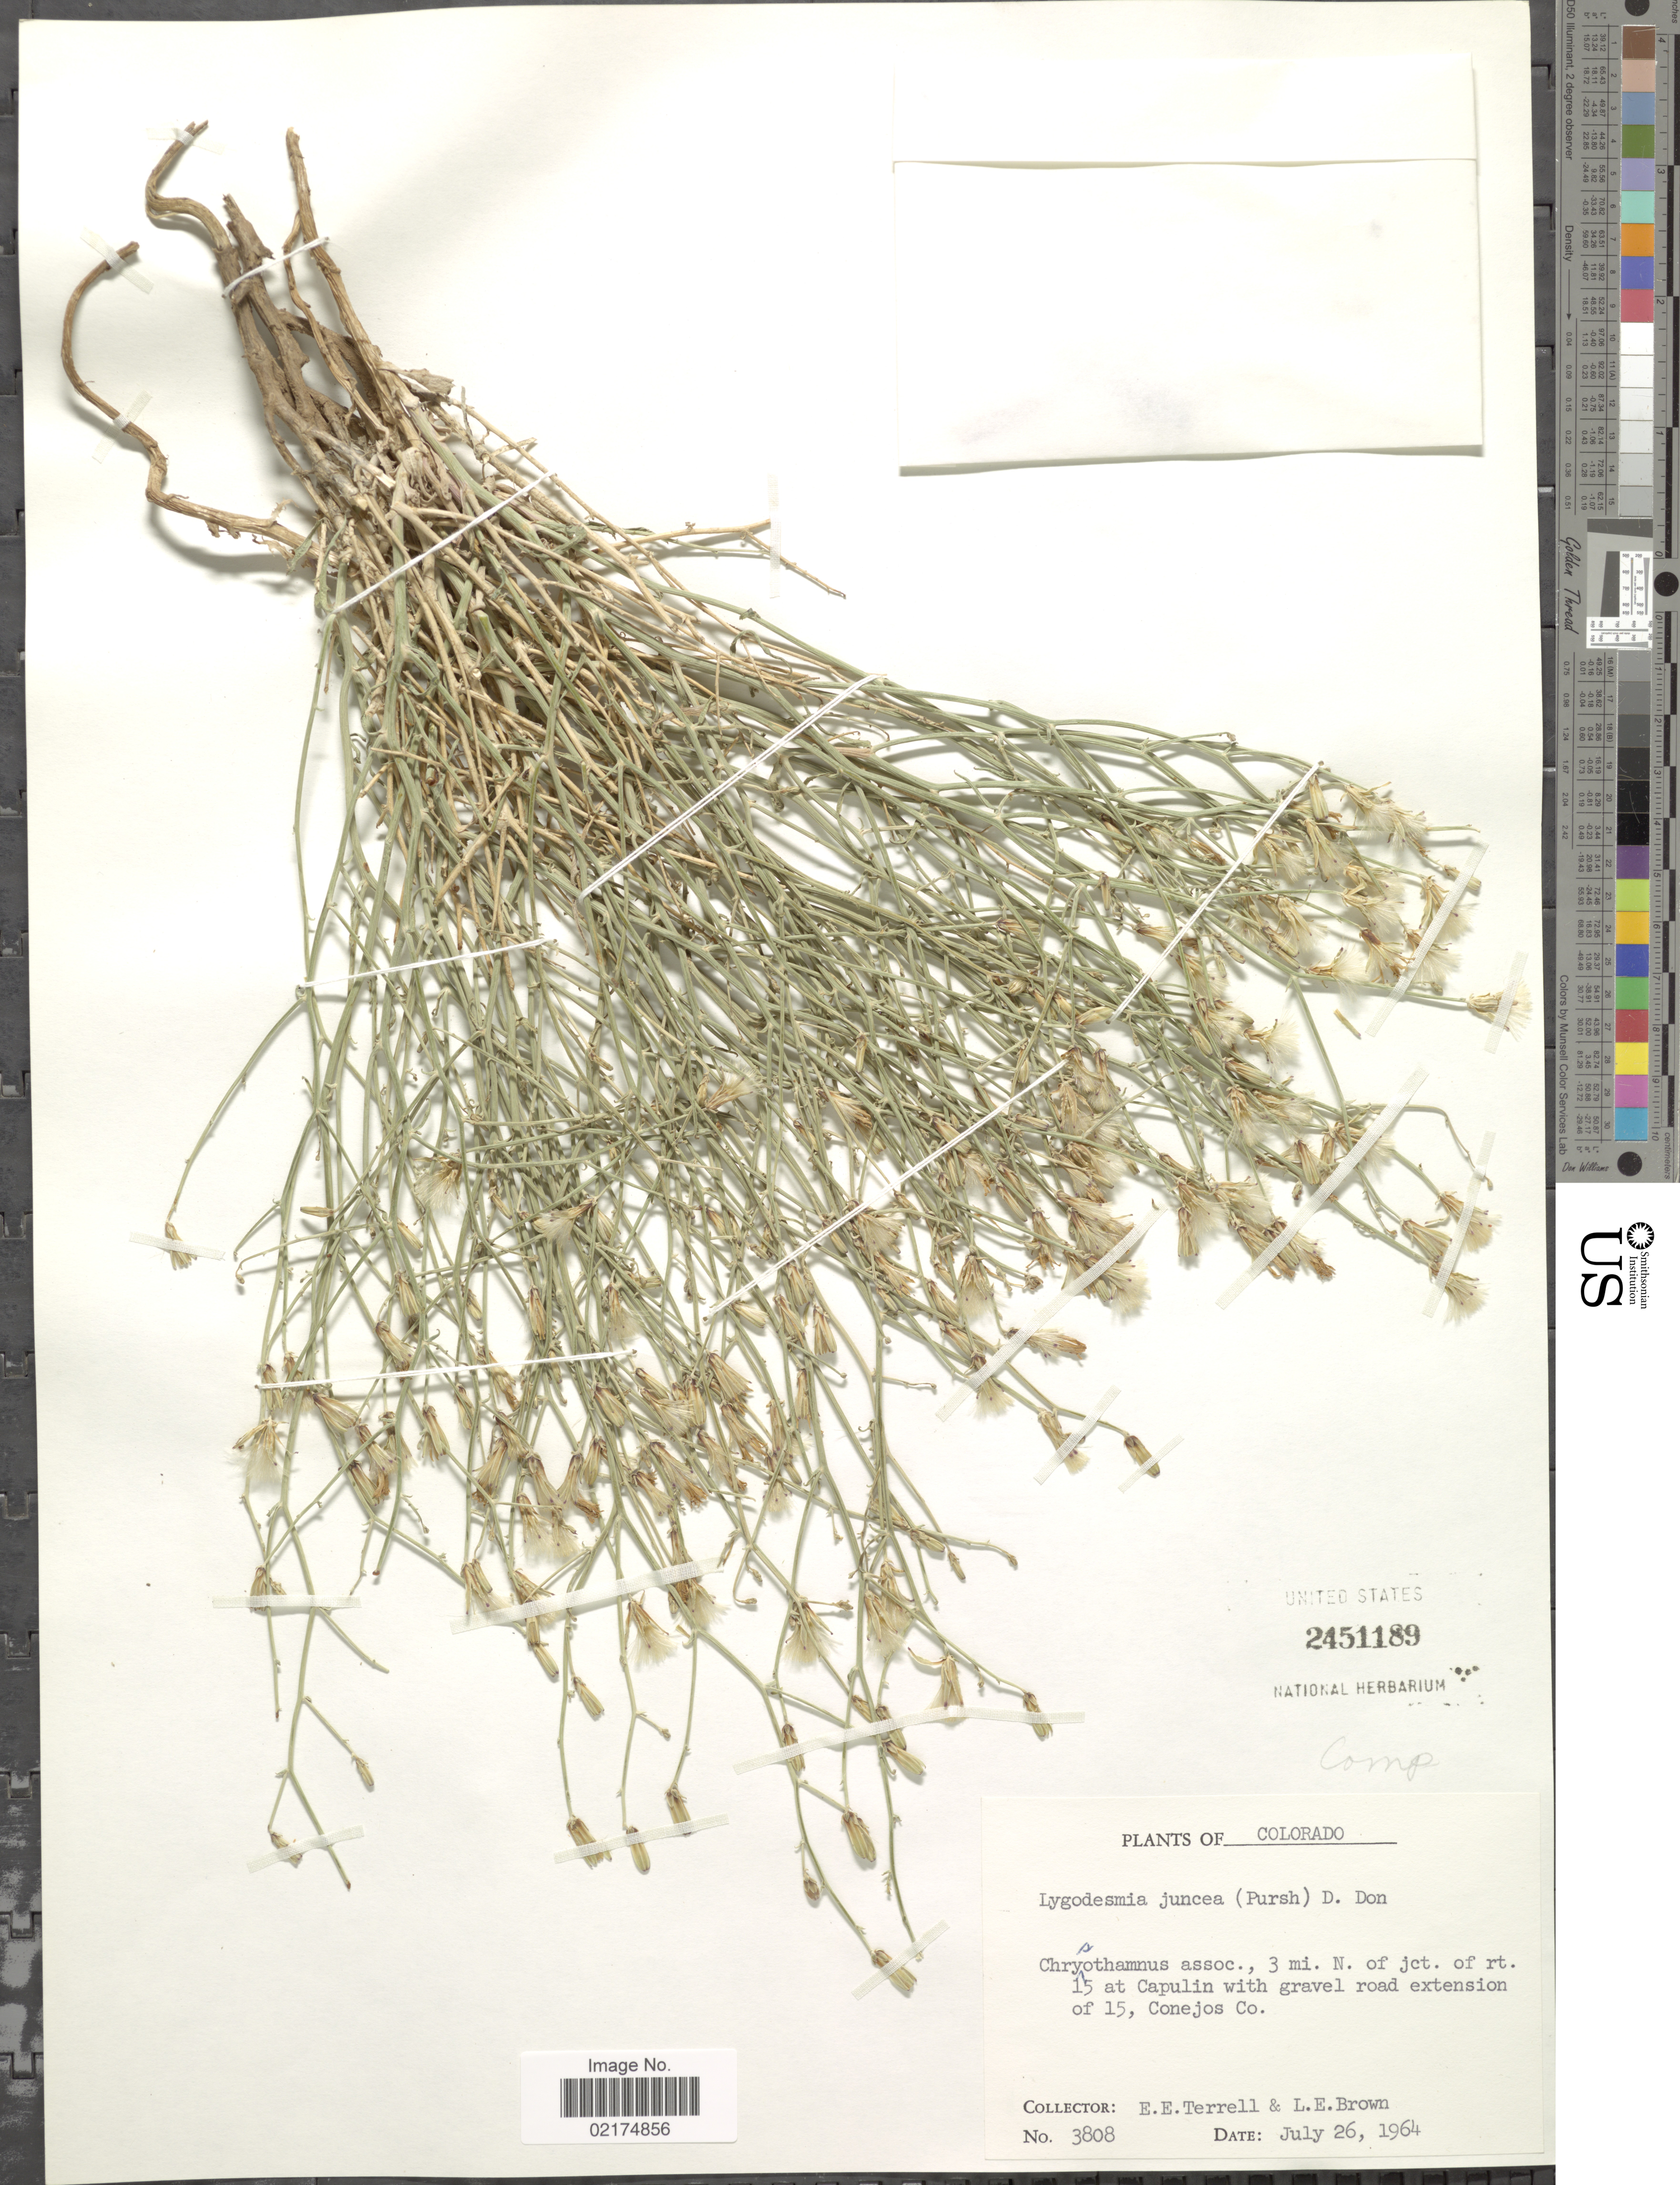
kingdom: Plantae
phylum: Tracheophyta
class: Magnoliopsida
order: Asterales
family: Asteraceae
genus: Lygodesmia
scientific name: Lygodesmia juncea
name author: D. Don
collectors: E. E. Terrell & L. E. Brown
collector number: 3808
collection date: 1964-07-26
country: United States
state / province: Colorado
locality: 3 mi. N. of jct. of rt. 15 at Capulin with gravel road extension of 15, Conejos Co.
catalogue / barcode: US 2451189